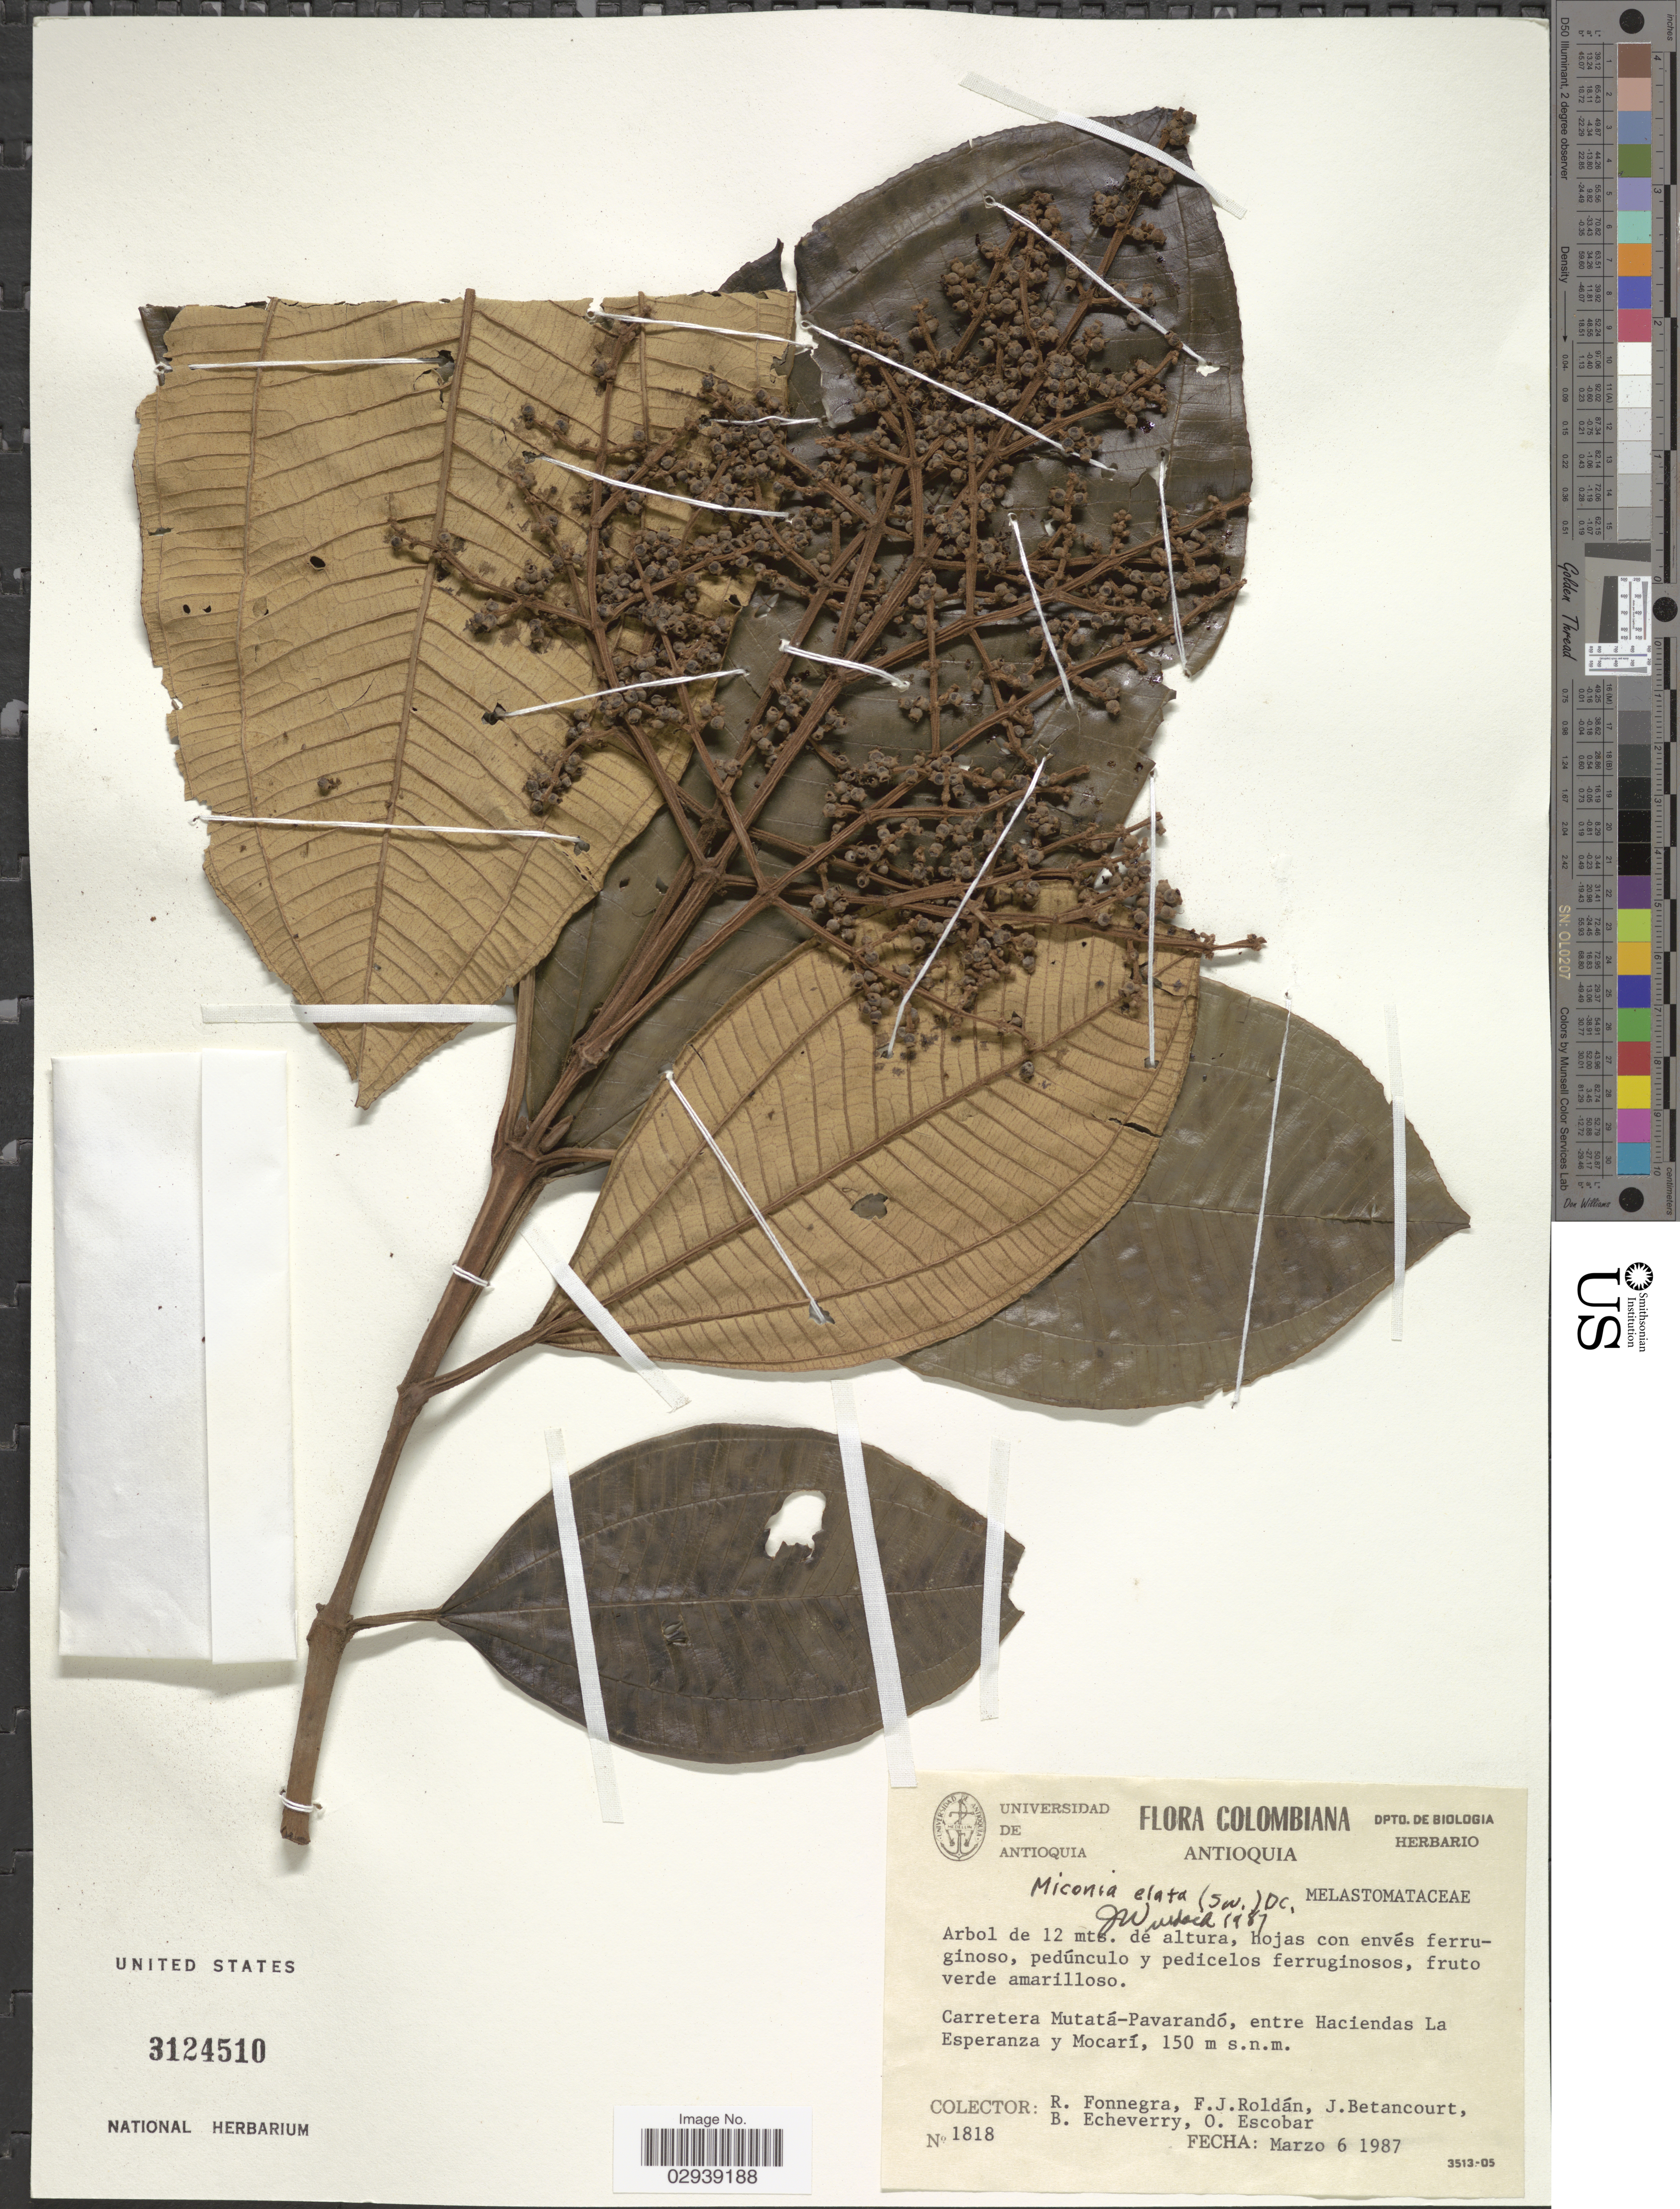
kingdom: Plantae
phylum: Tracheophyta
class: Magnoliopsida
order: Myrtales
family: Melastomataceae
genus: Miconia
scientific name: Miconia elata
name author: (Sw.) DC.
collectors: R. Fonnegra, F. J. Roldán, J. Betancourt, B. Echeverry & O. Escobar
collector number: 1818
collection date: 1987-03-06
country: Colombia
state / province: Antioquia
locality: Carretera Mutatá-Pavarandó, entre Haciendas La Esperanza y Mocarí.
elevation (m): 150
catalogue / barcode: US 3124510